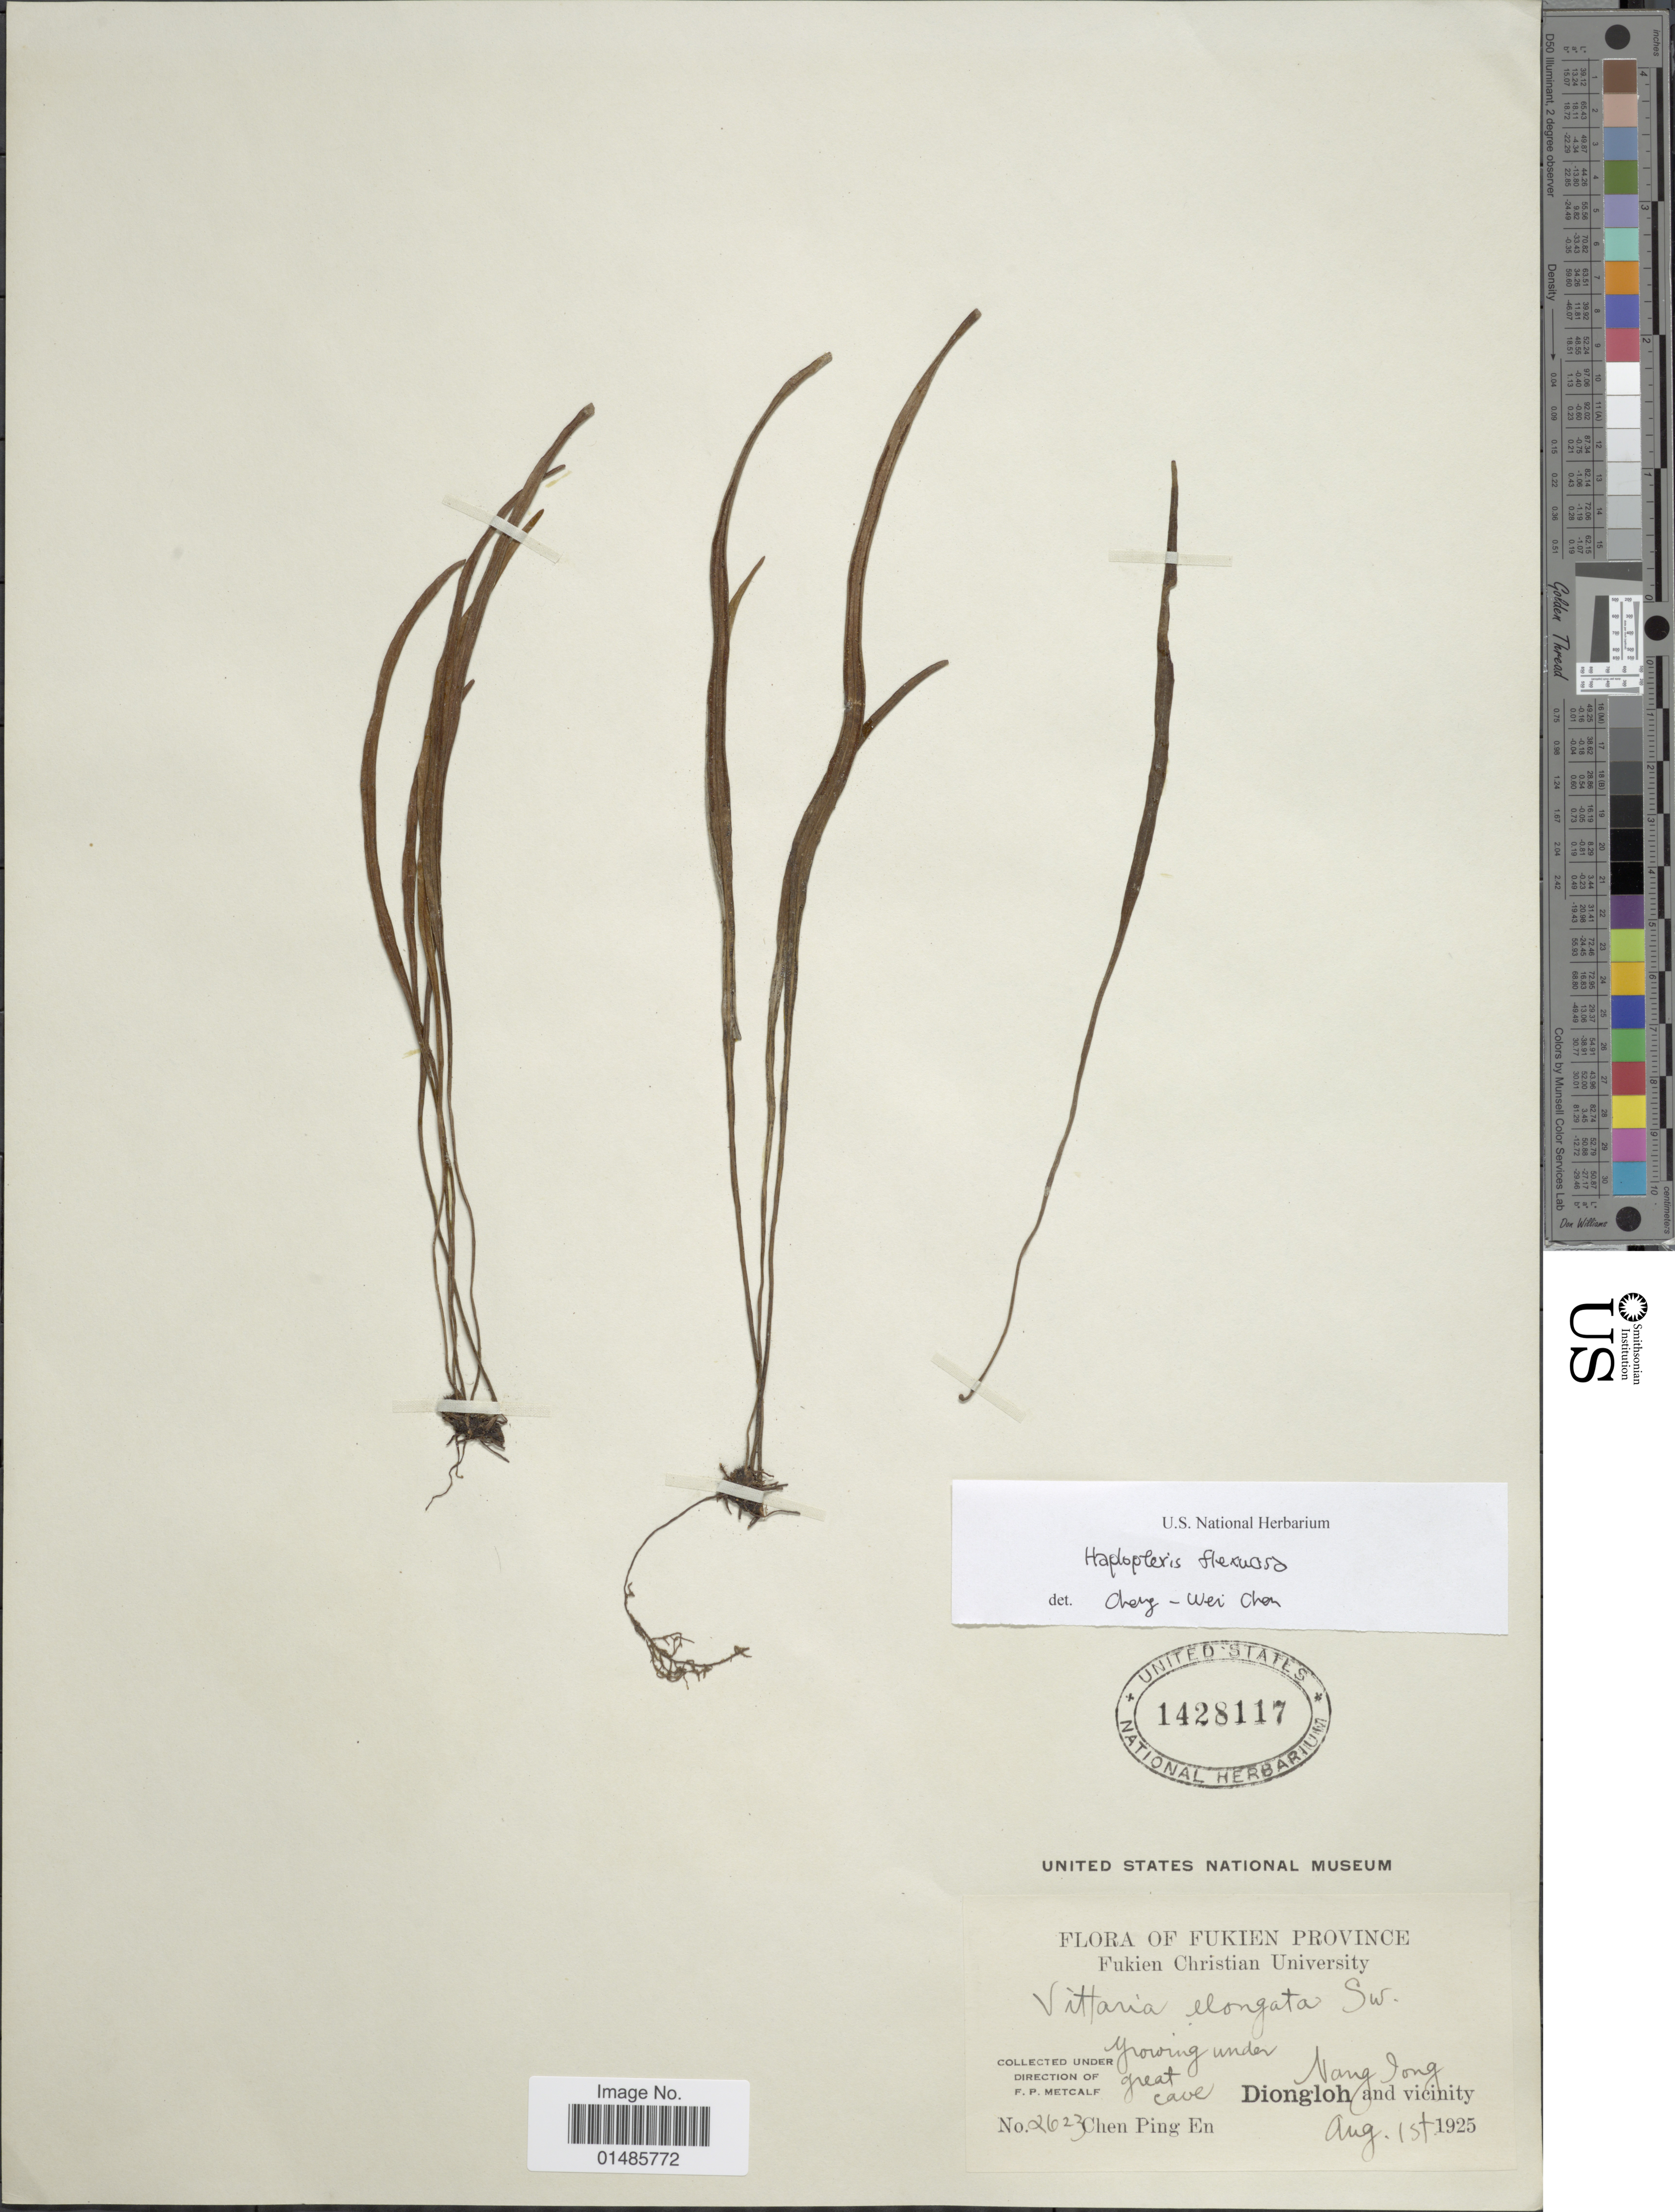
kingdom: Plantae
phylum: Tracheophyta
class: Polypodiopsida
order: Polypodiales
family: Pteridaceae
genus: Haplopteris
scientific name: Haplopteris flexuosa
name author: (Fée) E.H. Crane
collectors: P. E. Chen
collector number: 2623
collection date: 1925-08-01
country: China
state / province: Fujian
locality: Fukien Province. Nang Jong. [interpreted] Diongloh and vicinity.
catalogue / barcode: US 1428117